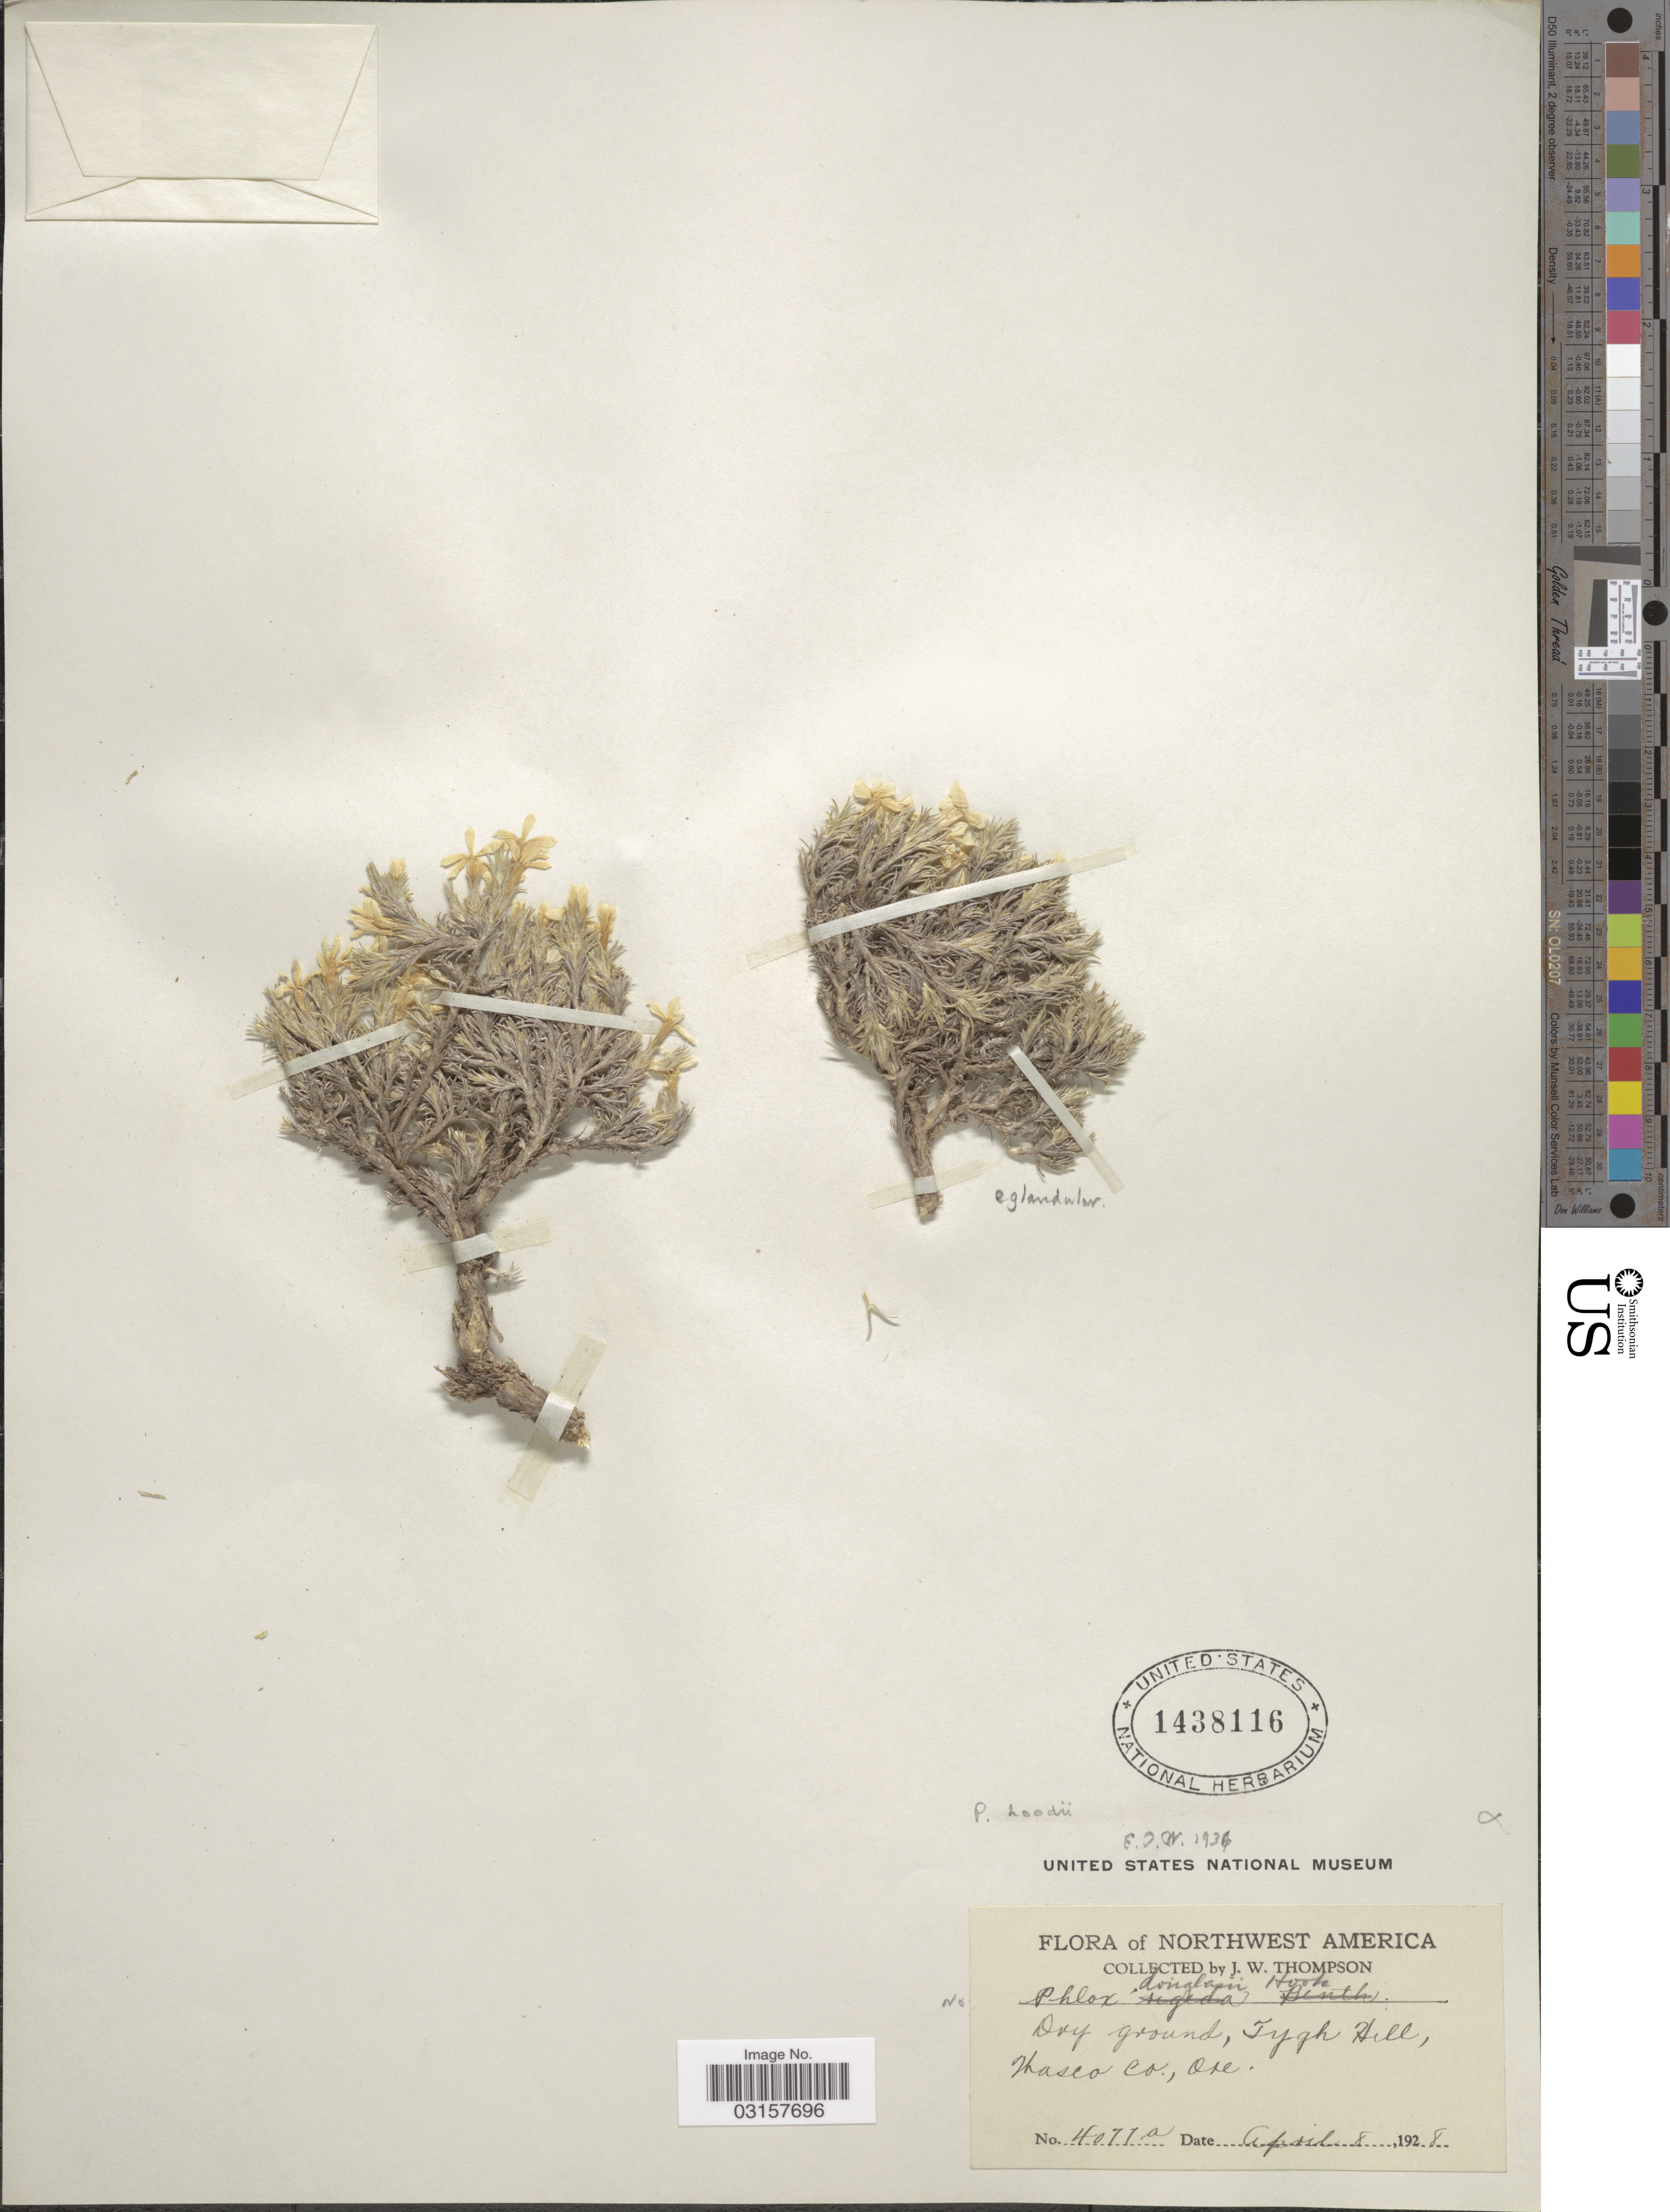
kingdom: Plantae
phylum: Tracheophyta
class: Magnoliopsida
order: Ericales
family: Polemoniaceae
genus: Phlox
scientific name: Phlox hoodii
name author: Richardson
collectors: J. Thompson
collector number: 4077 a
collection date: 1928-04-08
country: United States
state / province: Oregon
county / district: Wasco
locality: Northwest America. Tygh Hill, Wasco Co.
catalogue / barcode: US 1438116